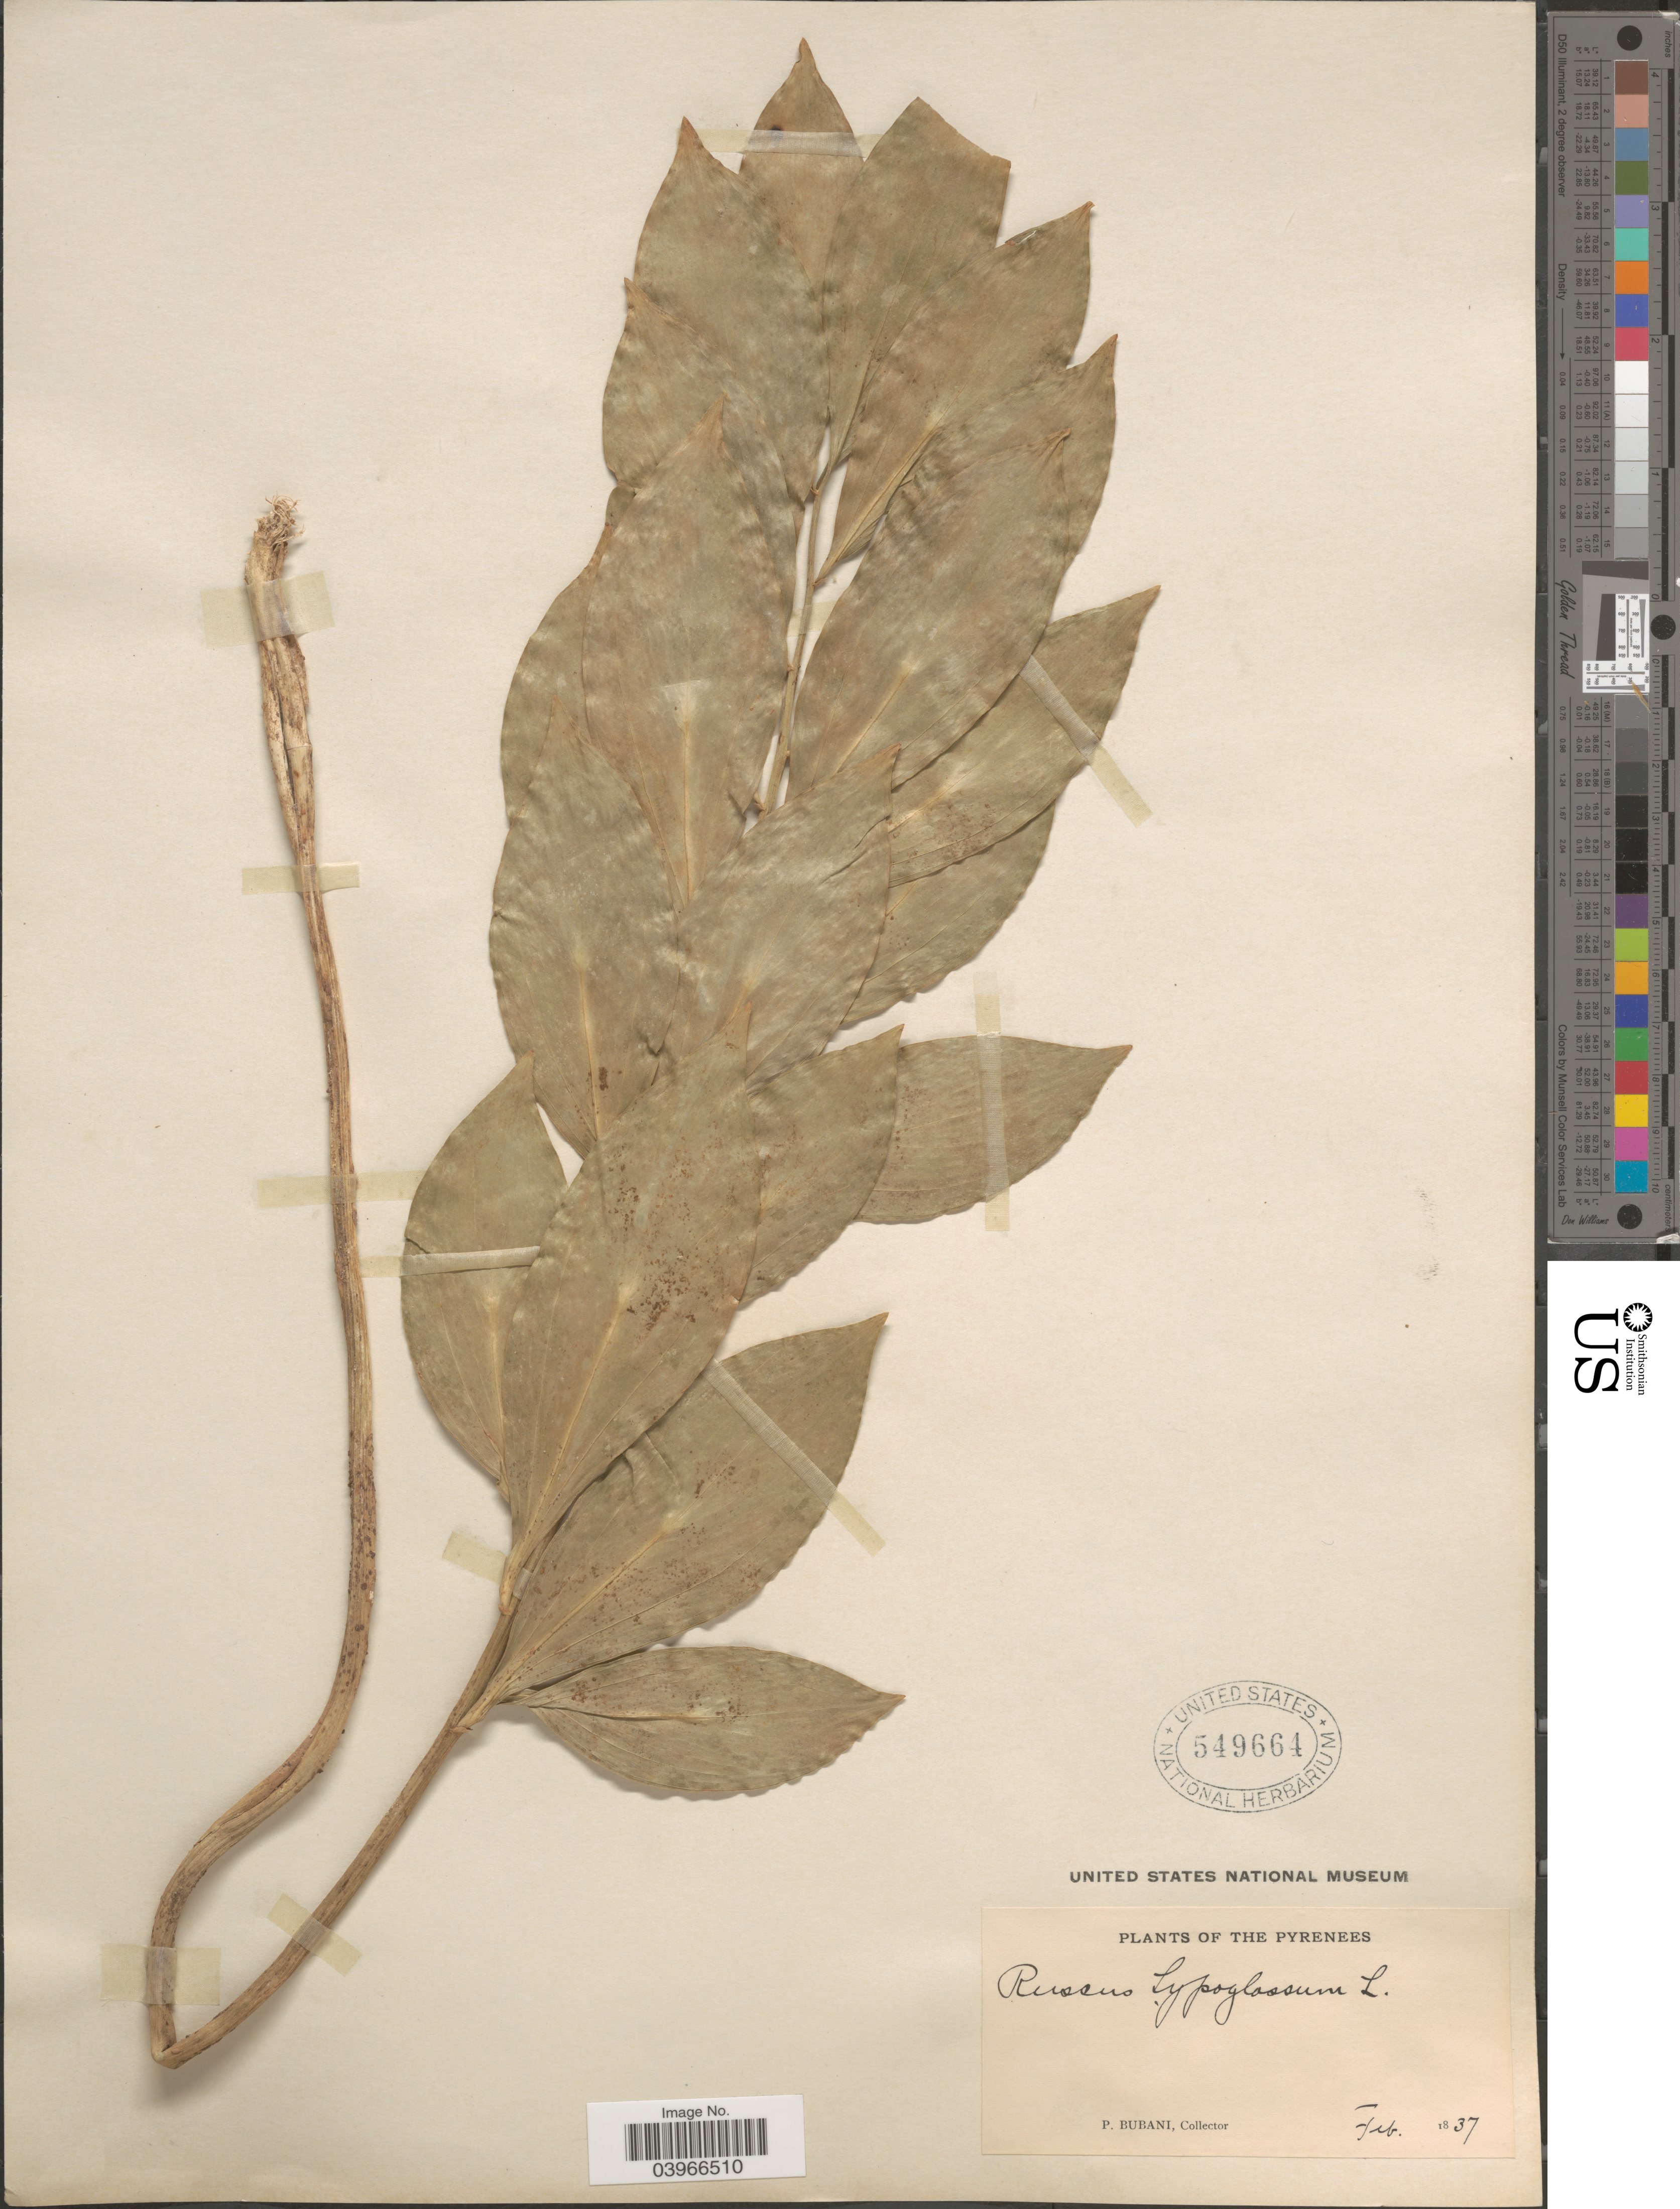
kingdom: Plantae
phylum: Tracheophyta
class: Liliopsida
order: Asparagales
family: Asparagaceae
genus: Ruscus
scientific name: Ruscus hypoglossum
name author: L.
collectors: P. Bubani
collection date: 1837-02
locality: The Pyrenees.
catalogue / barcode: US 549664